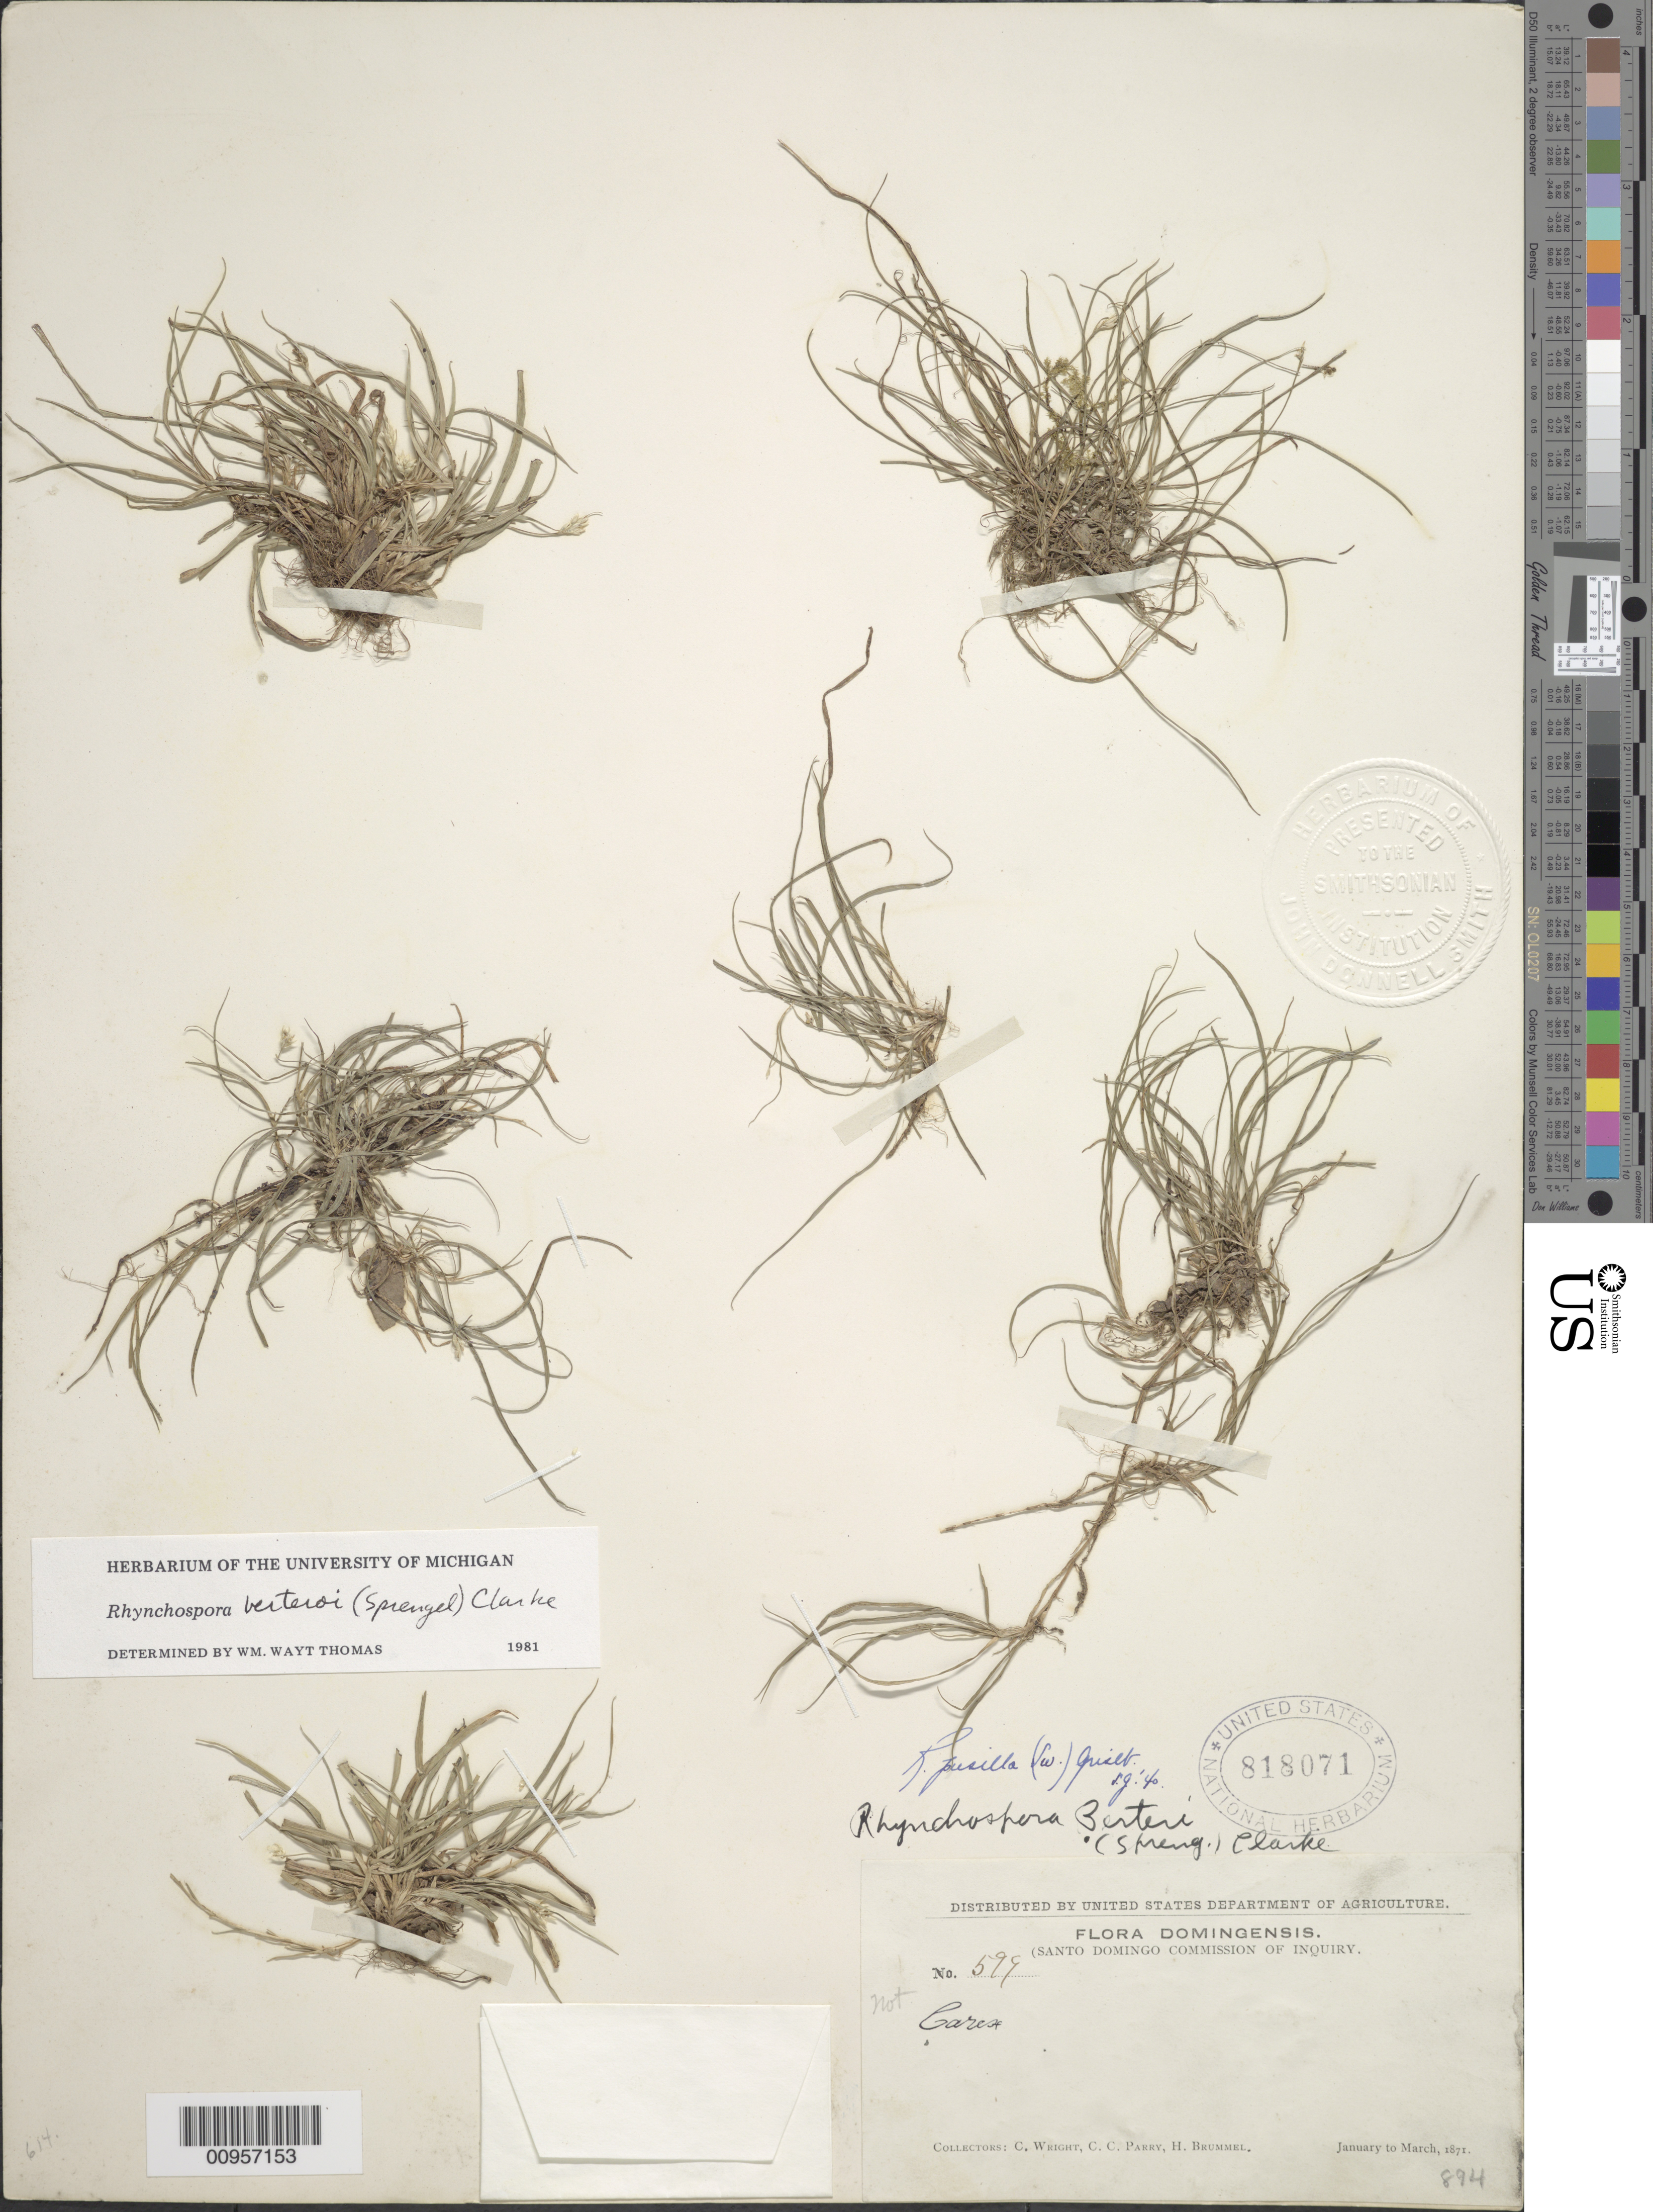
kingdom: Plantae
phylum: Tracheophyta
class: Liliopsida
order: Poales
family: Cyperaceae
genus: Rhynchospora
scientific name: Rhynchospora berteroi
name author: (Spreng.) C.B. Clarke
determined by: Thomas, W. W., (NY), New York Botanical Garden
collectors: C. Wright, C. C. Parry & H. Brummel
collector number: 599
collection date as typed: Jan 1871 to -- Mar 1871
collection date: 1871-01/1871-03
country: Dominican Republic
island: Hispaniola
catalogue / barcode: US 818071